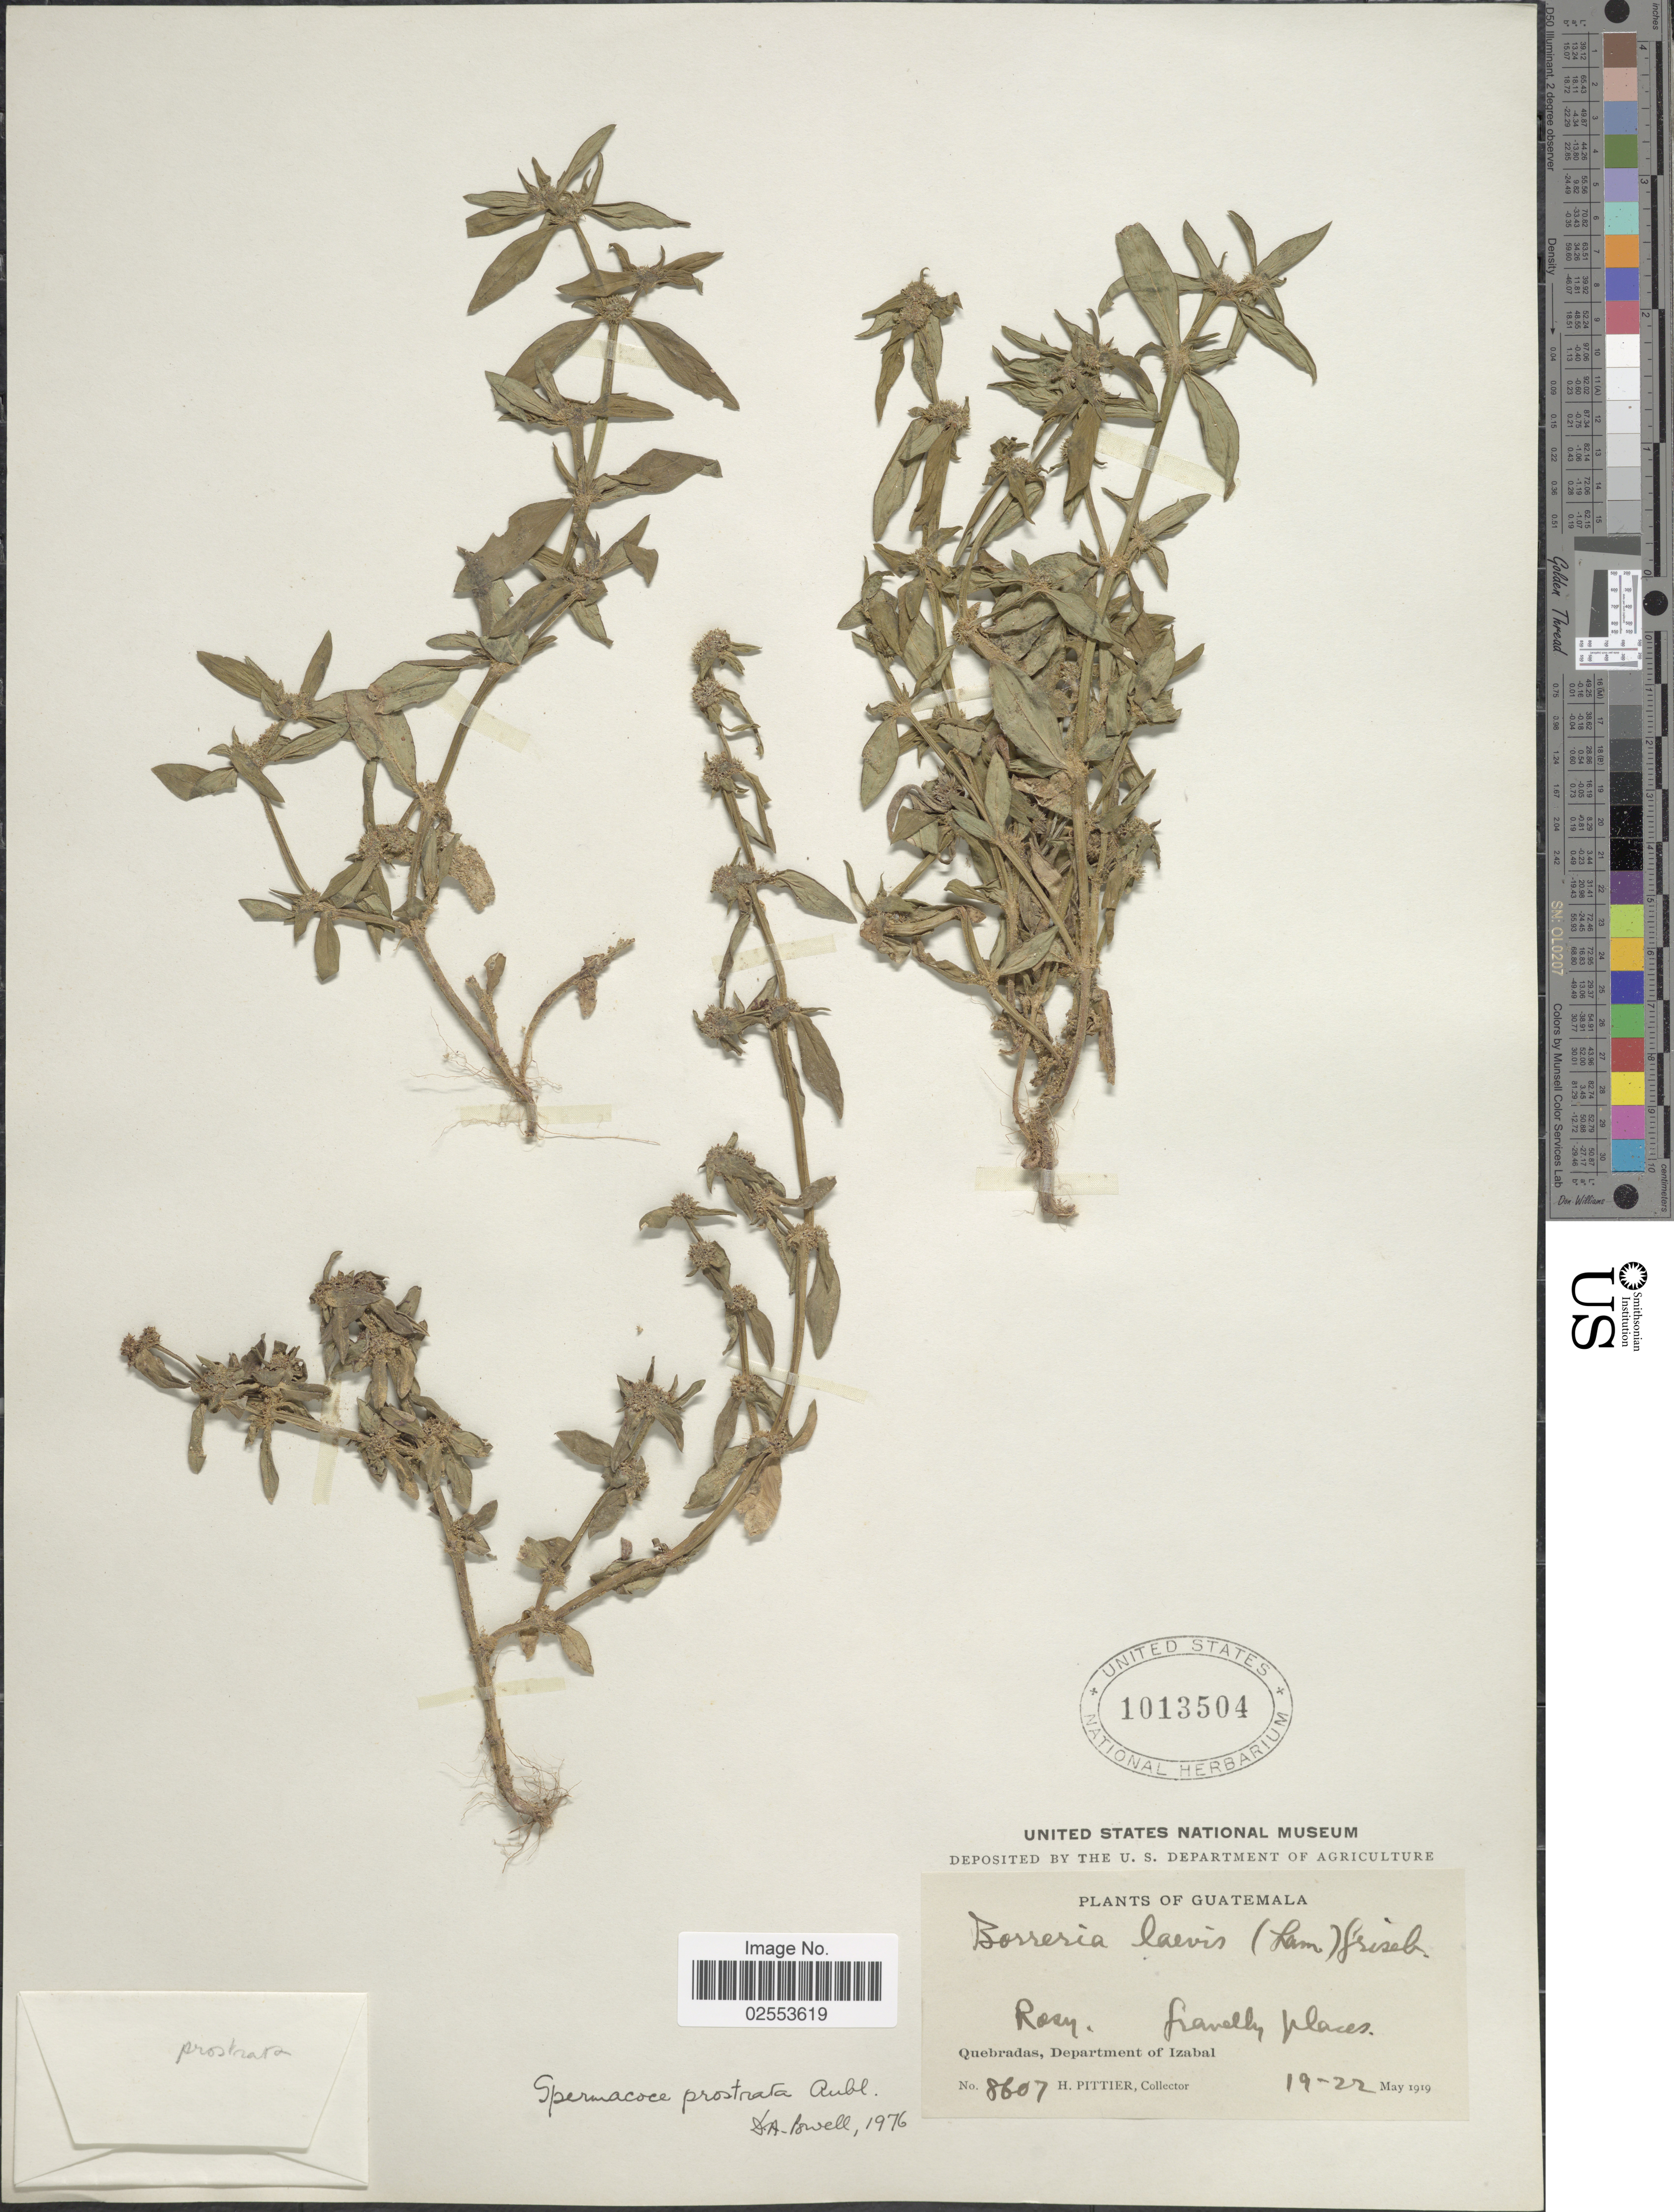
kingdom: Plantae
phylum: Tracheophyta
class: Magnoliopsida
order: Gentianales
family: Rubiaceae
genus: Spermacoce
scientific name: Spermacoce prostrata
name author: Aubl.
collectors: H. F. Pittier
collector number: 8607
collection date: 1919-05-19/1919-05-22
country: Guatemala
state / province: Izabal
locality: Quebradas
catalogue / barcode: US 1013504